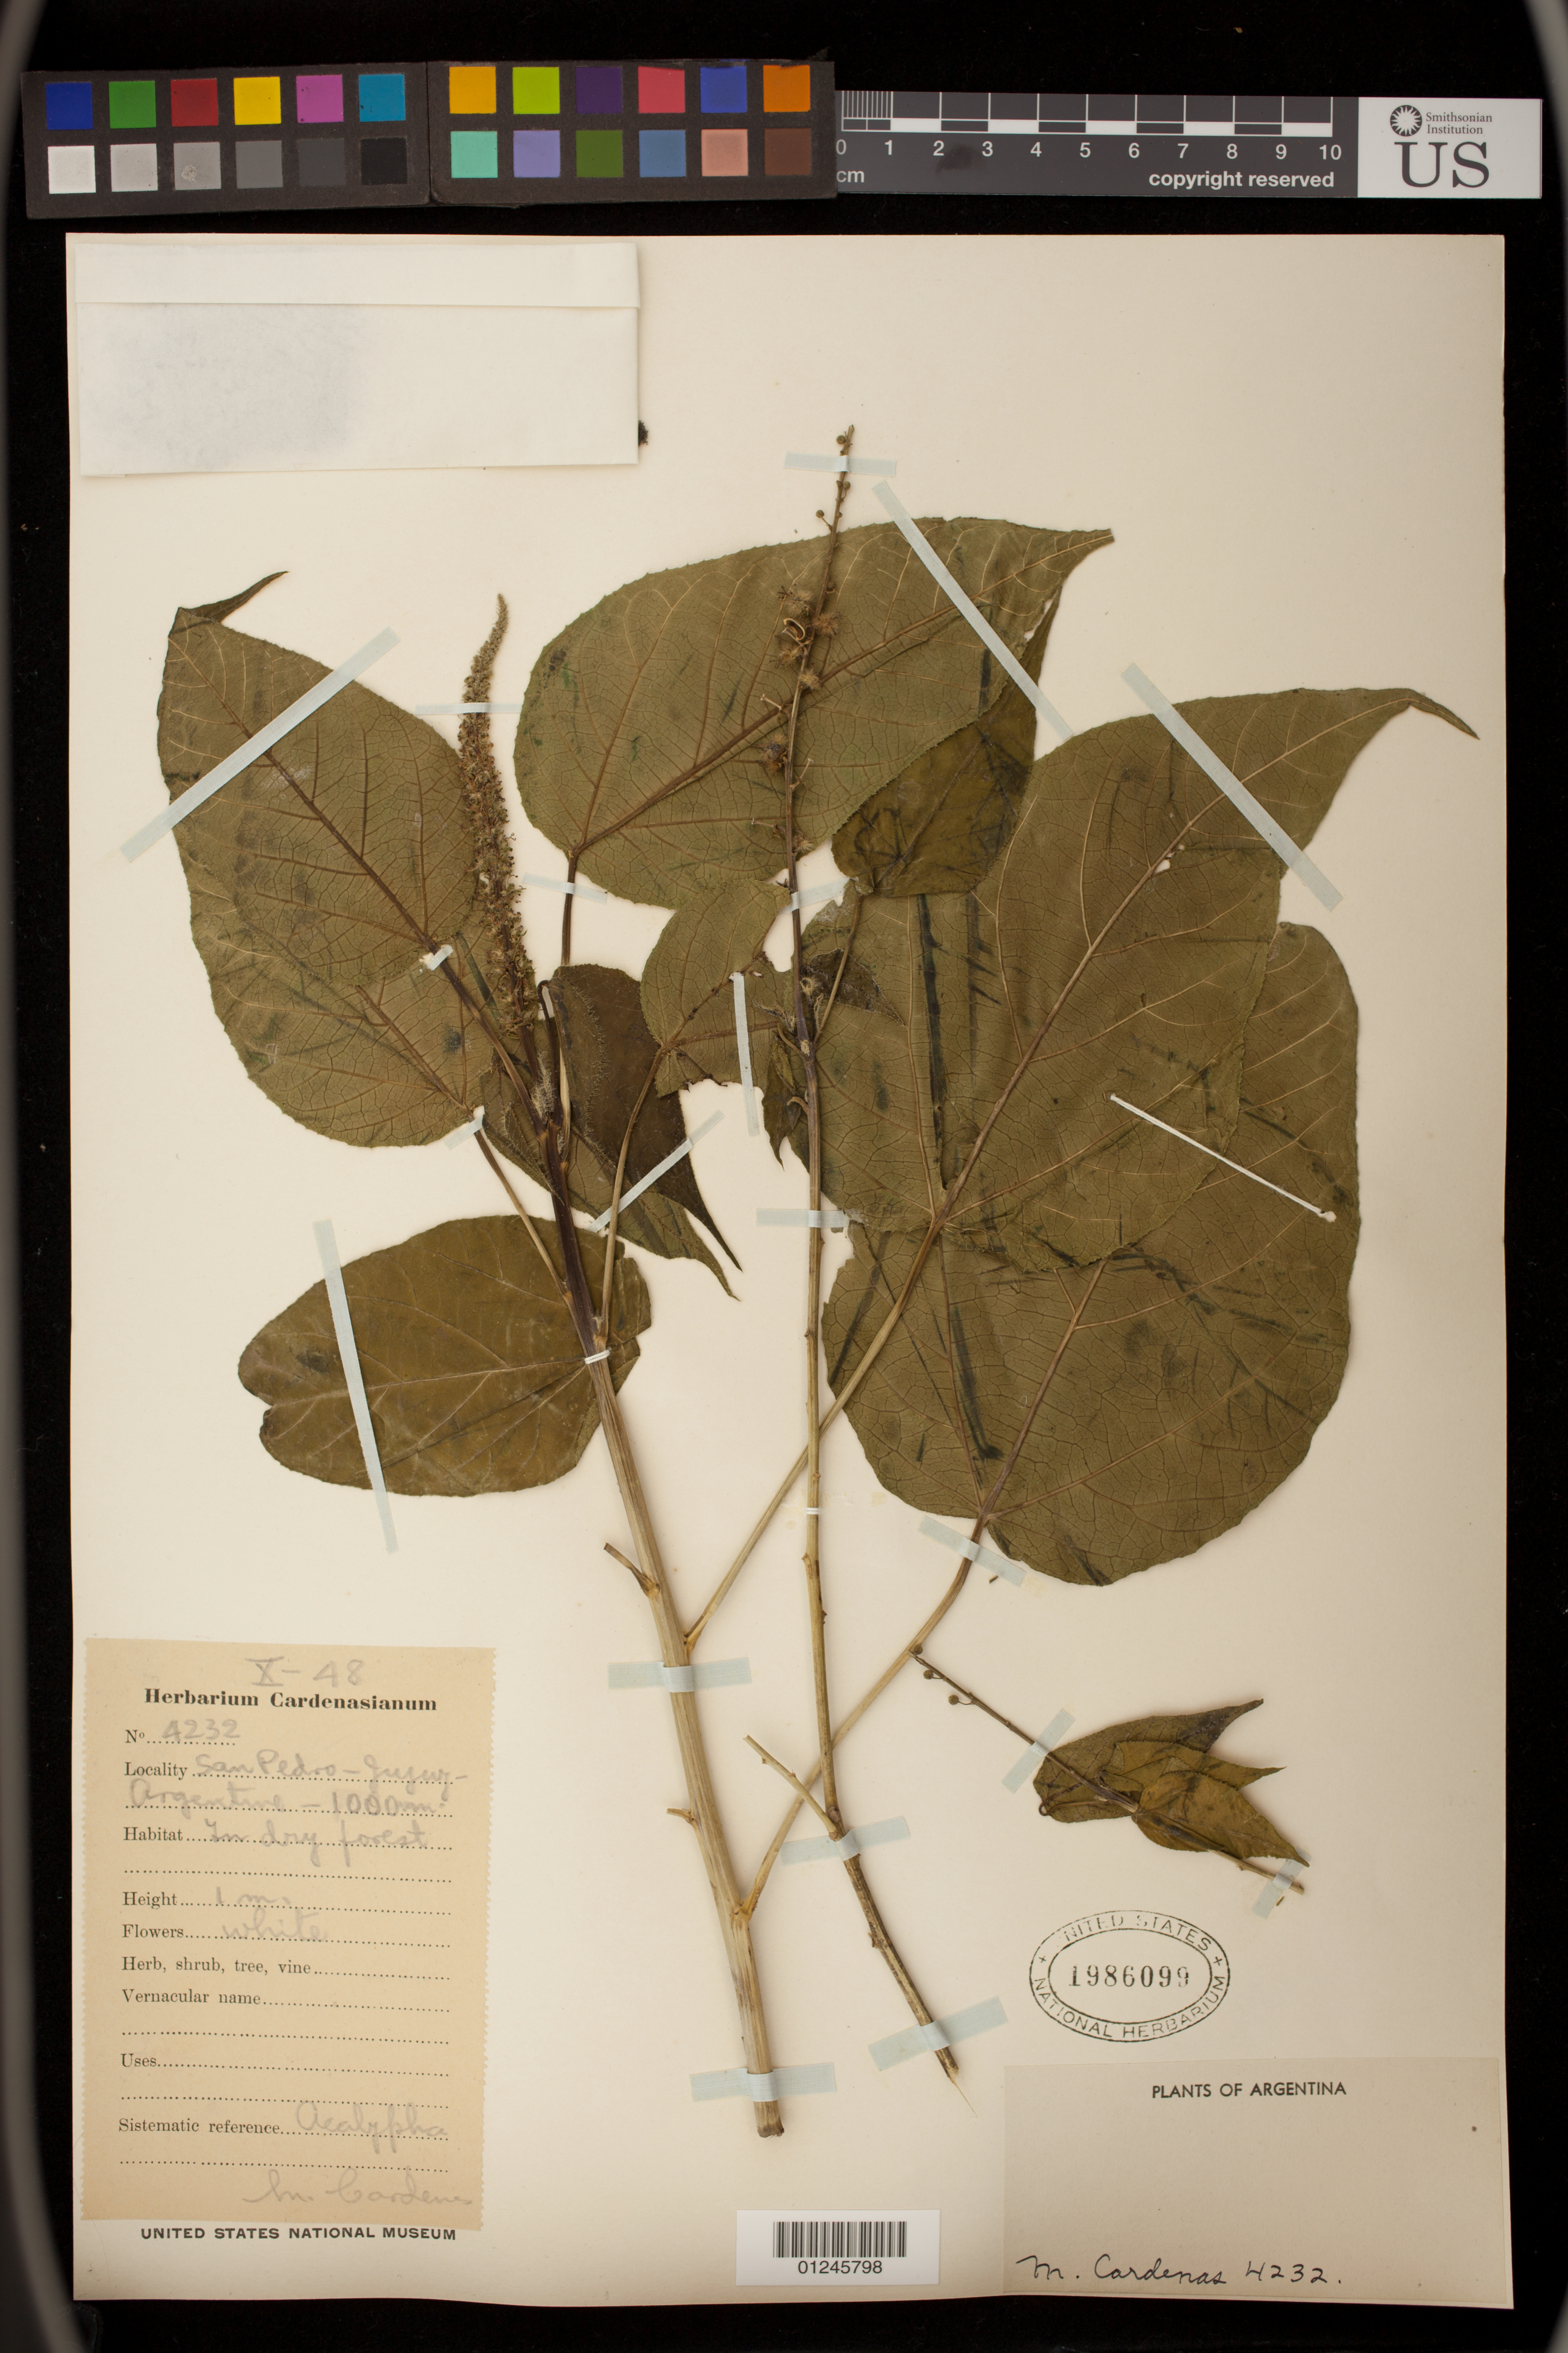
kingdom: Plantae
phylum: Tracheophyta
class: Magnoliopsida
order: Malpighiales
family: Euphorbiaceae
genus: Croton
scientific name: Croton saltensis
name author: Griseb.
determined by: Berry, Paul E.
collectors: I. Cardenas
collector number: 4232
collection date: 1948-10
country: Argentina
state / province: Jujuy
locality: San Pedro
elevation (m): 1000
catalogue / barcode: US 1986099